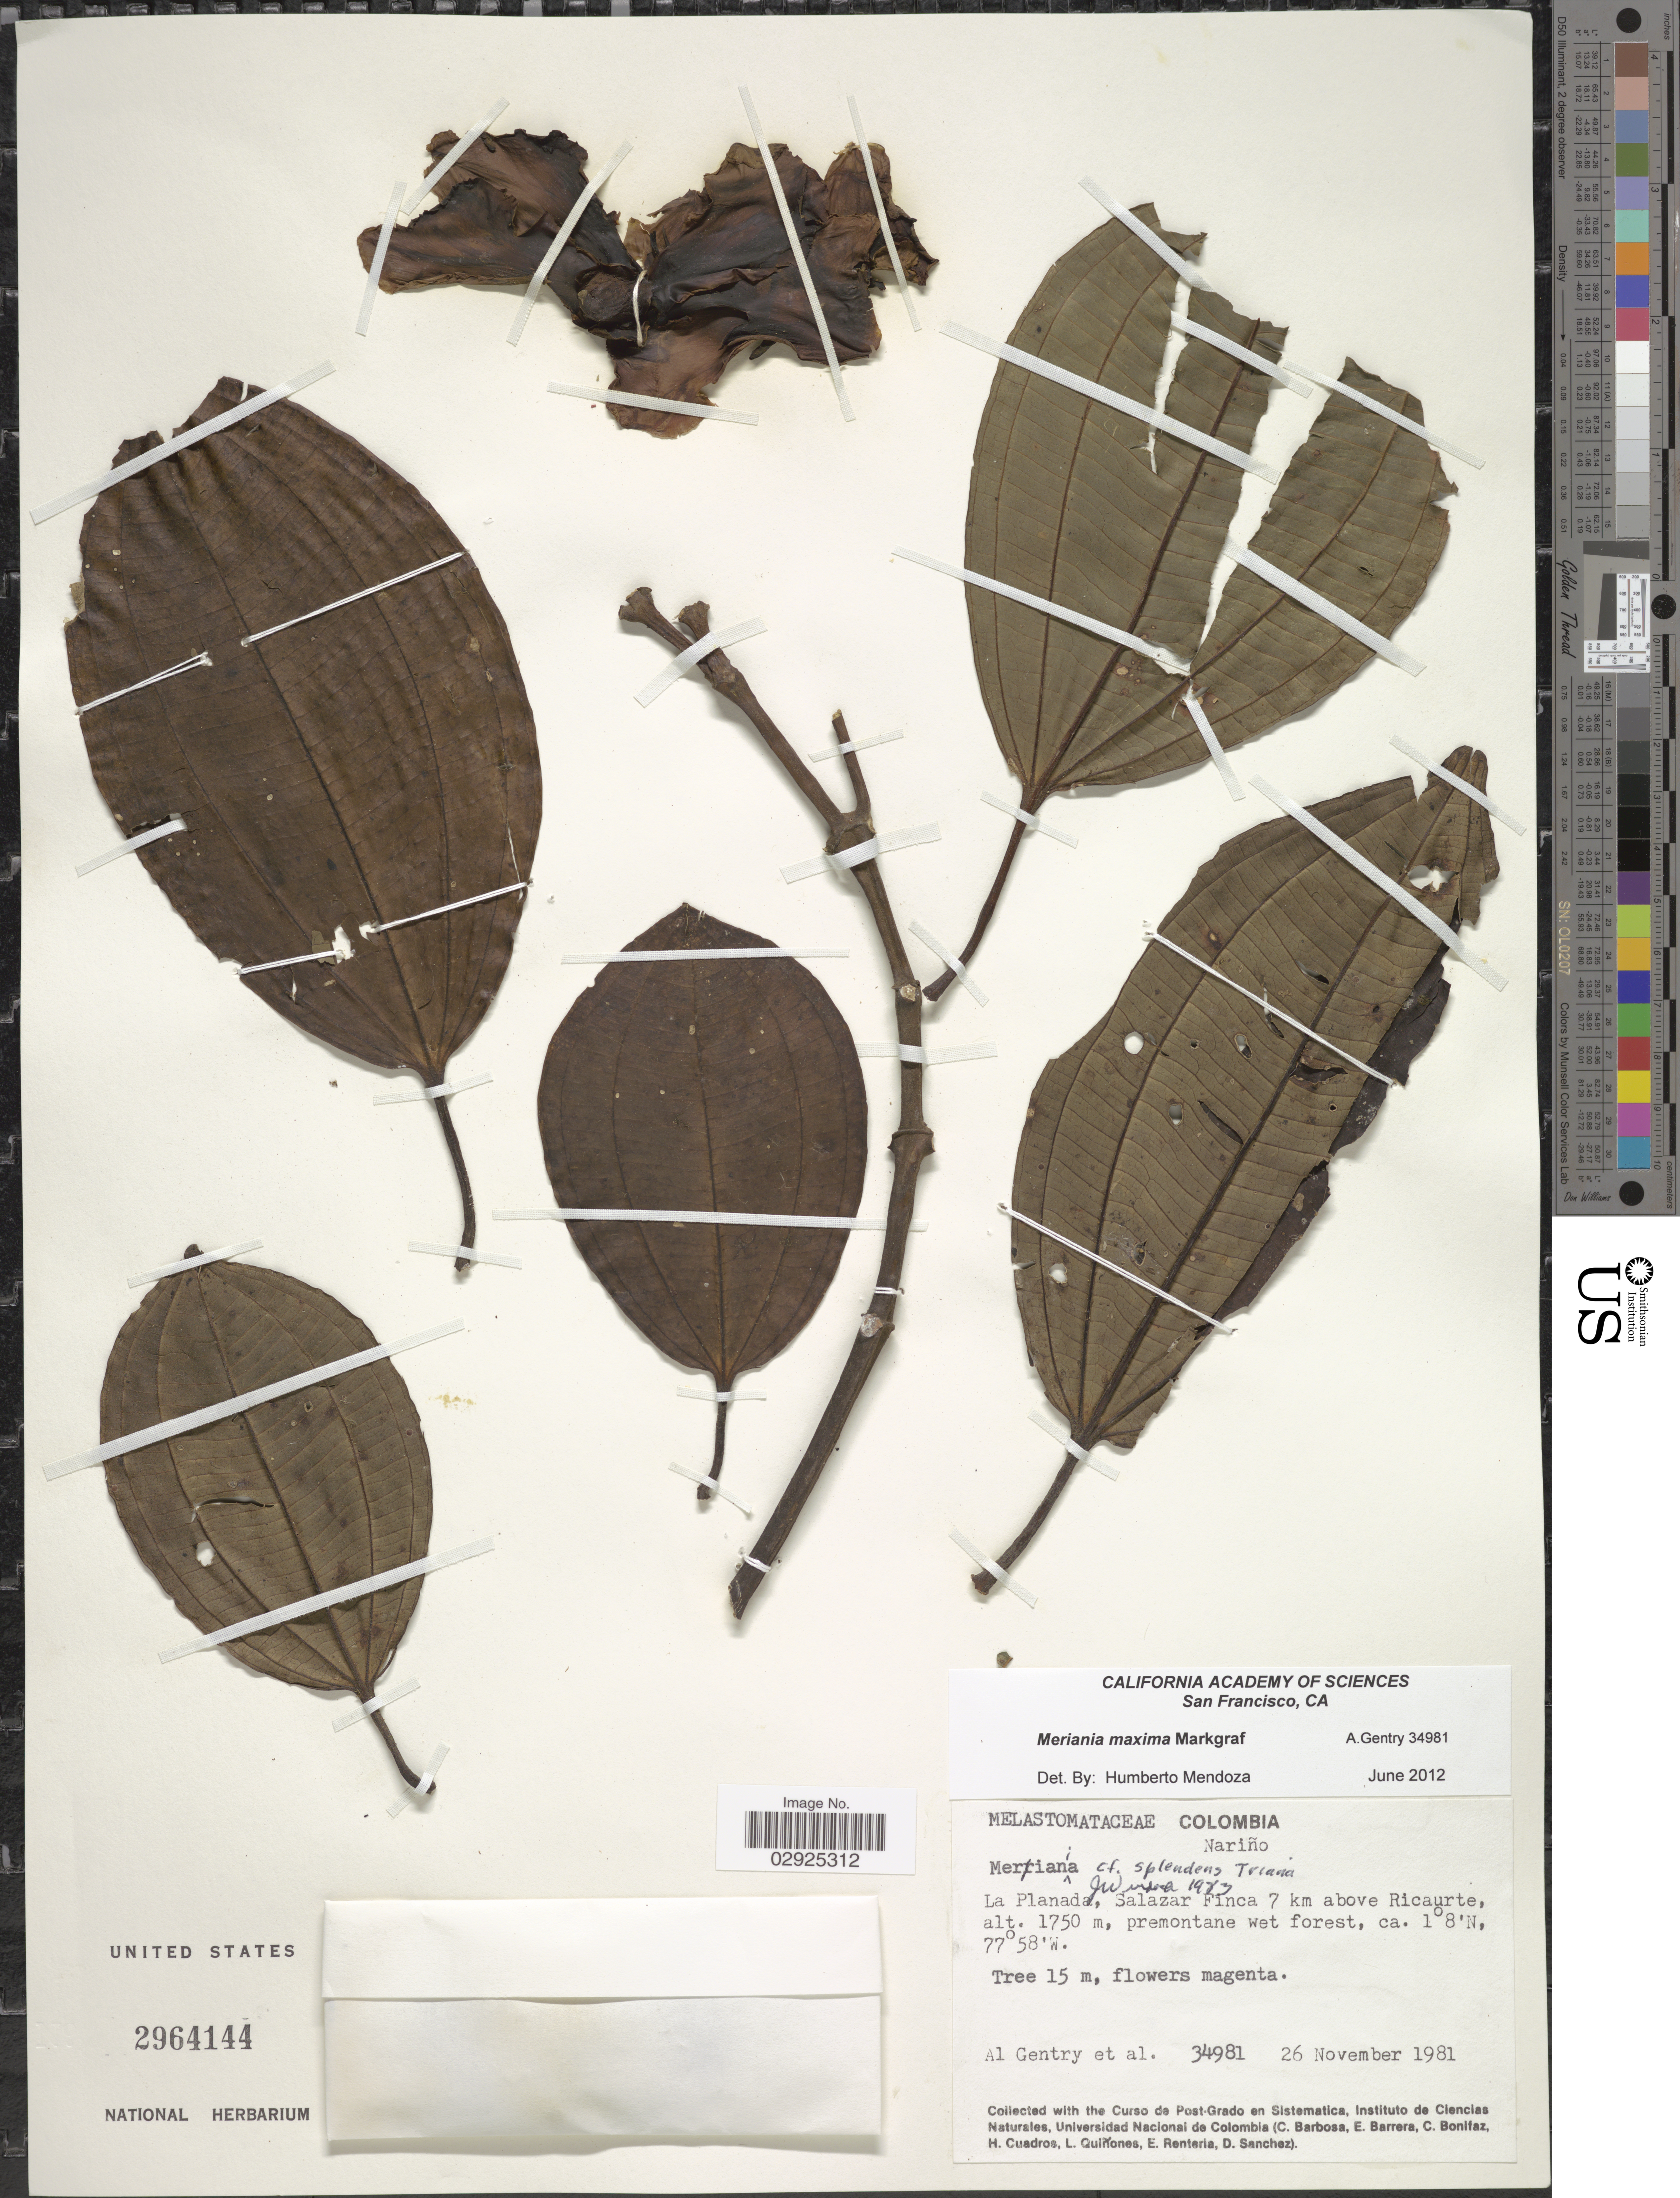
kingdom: Plantae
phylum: Tracheophyta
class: Magnoliopsida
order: Myrtales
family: Melastomataceae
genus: Meriania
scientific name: Meriania maxima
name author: Markgr.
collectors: A. H. Gentry & et al.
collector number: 34981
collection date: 1981-11-26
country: Colombia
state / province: Nariño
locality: La Planada, Salazar Finca 7 km above Ricaurte.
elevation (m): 1750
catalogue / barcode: US 2964144